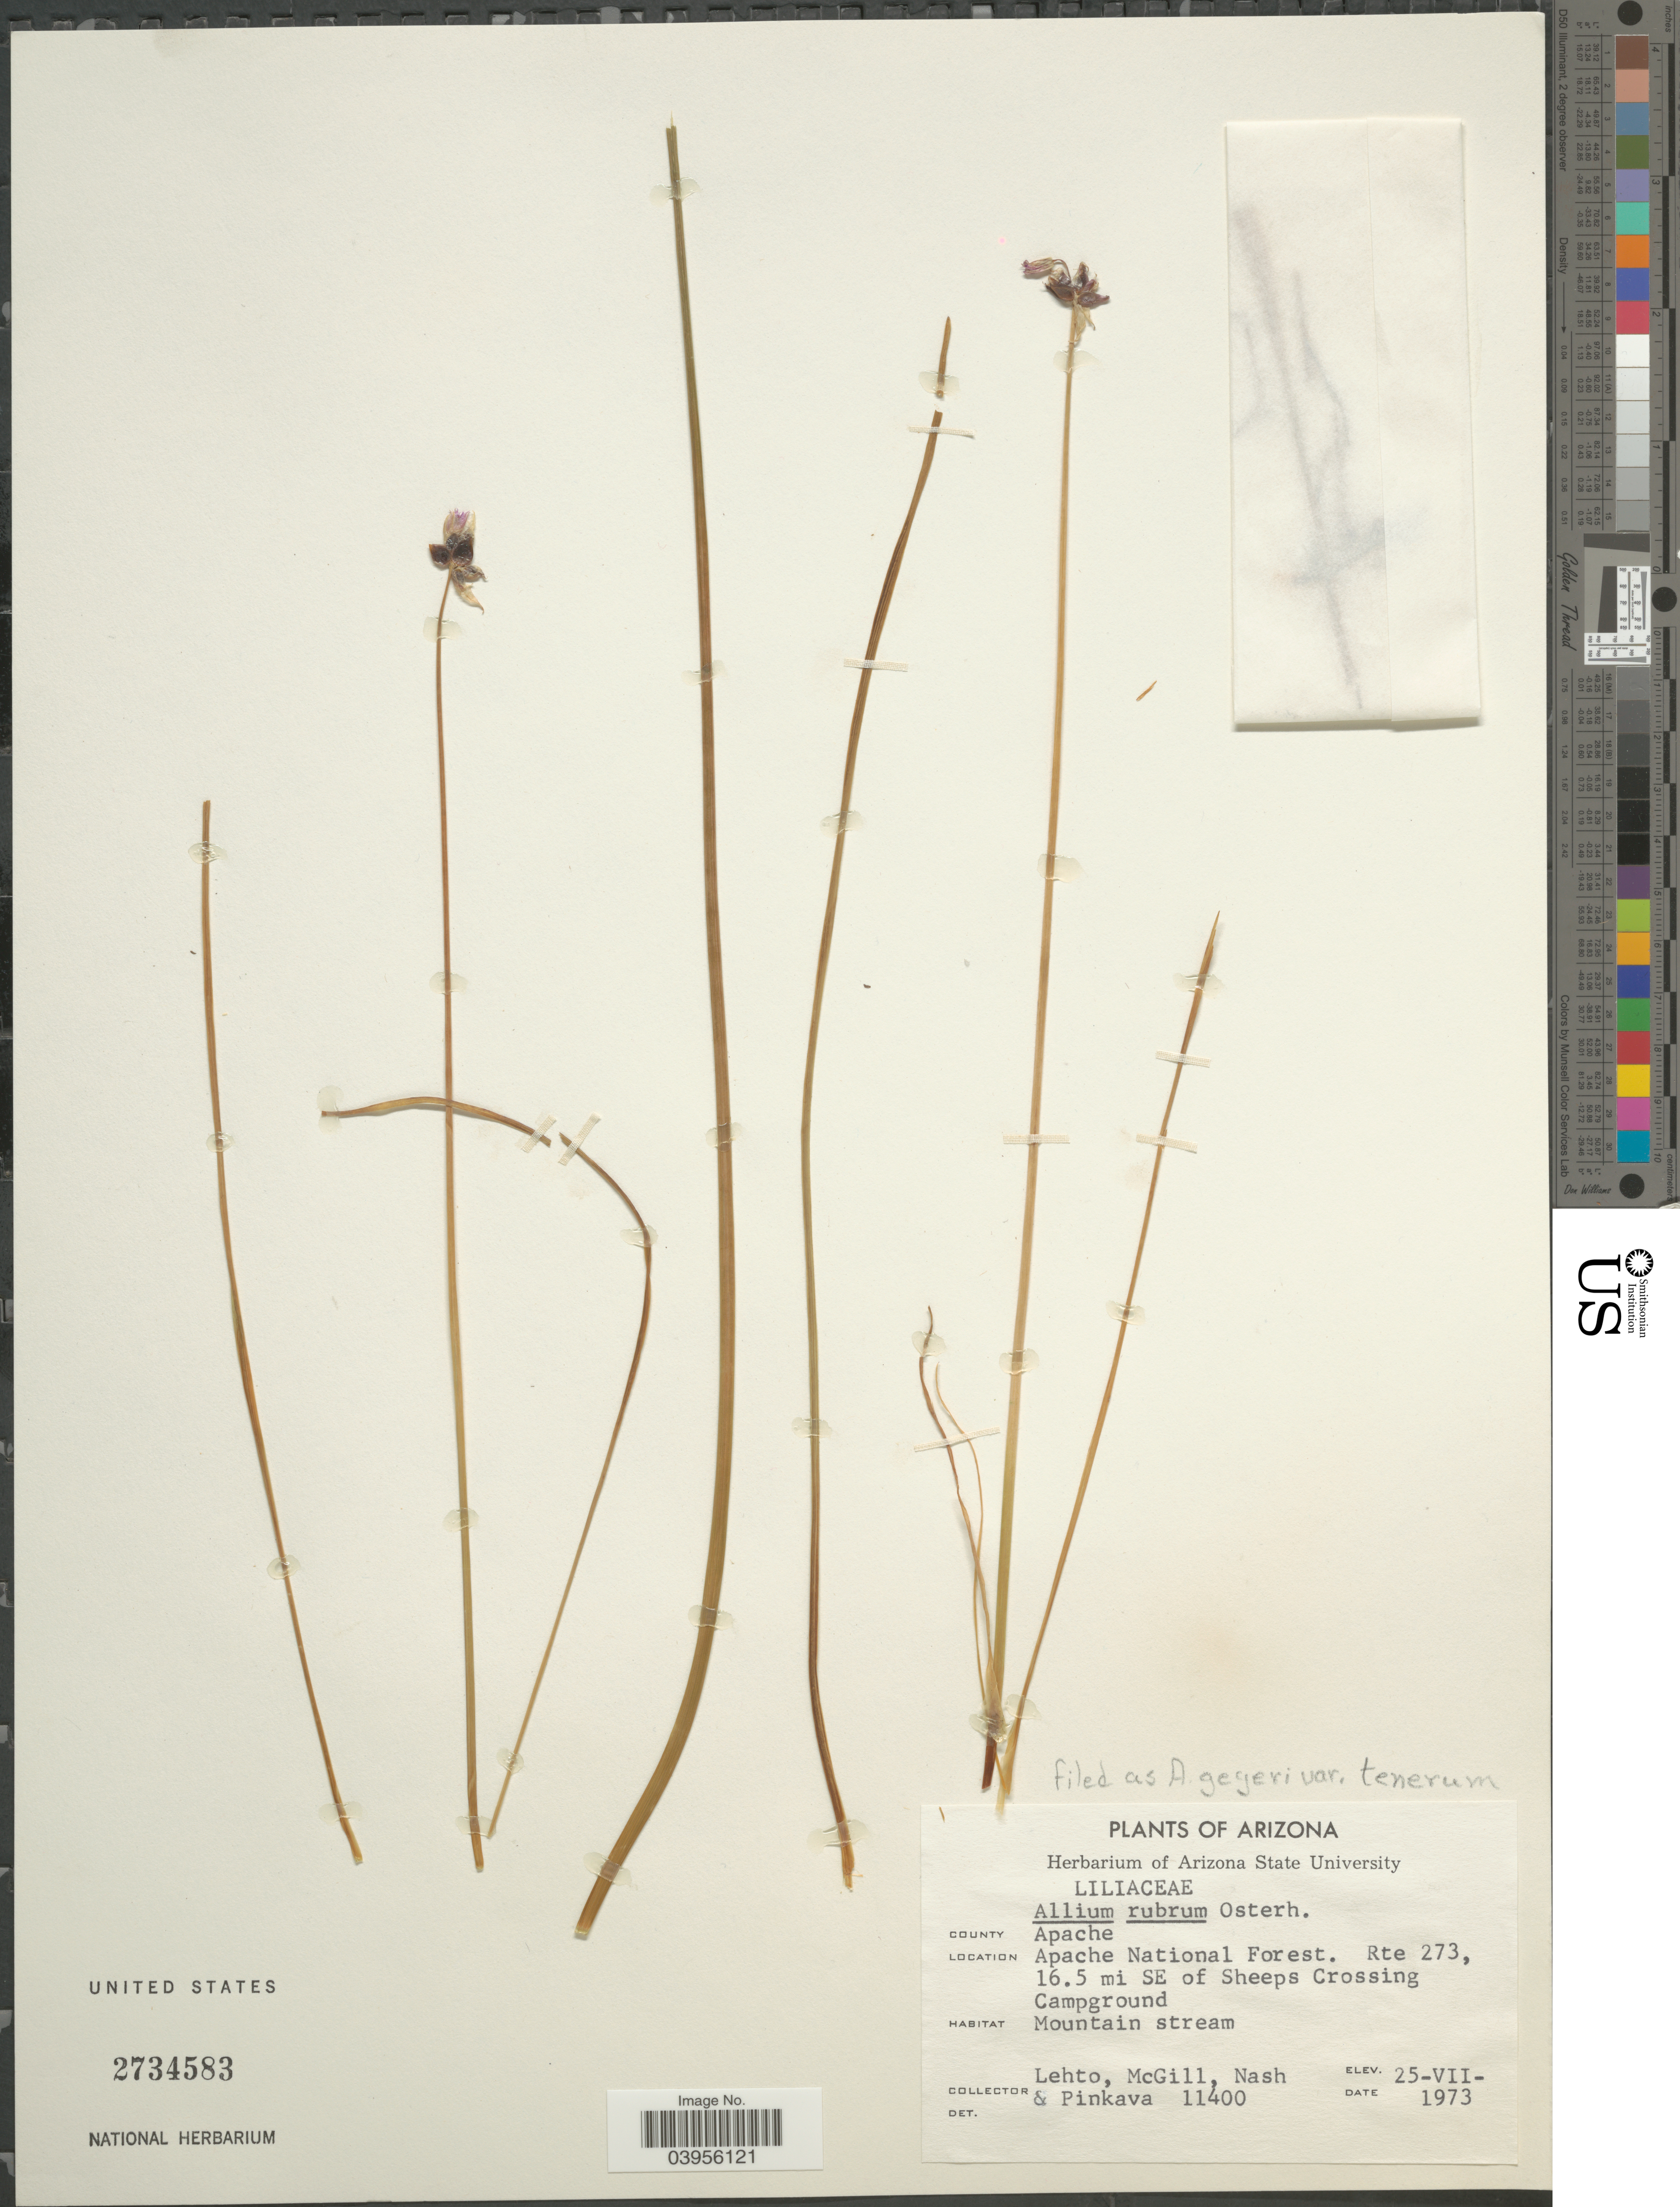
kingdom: Plantae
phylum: Tracheophyta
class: Liliopsida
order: Asparagales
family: Amaryllidaceae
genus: Allium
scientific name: Allium geyeri var. tenerum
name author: M.E. Jones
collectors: -. Lehto, -. McGill, -- Nash & -. Pinkava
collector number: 11400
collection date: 1973-07-25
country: United States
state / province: Arizona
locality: County Apache. Apache National Forest. Rte 273, 16.5 mi SE of Sheeps Crossing Campground.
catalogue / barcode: US 2734583